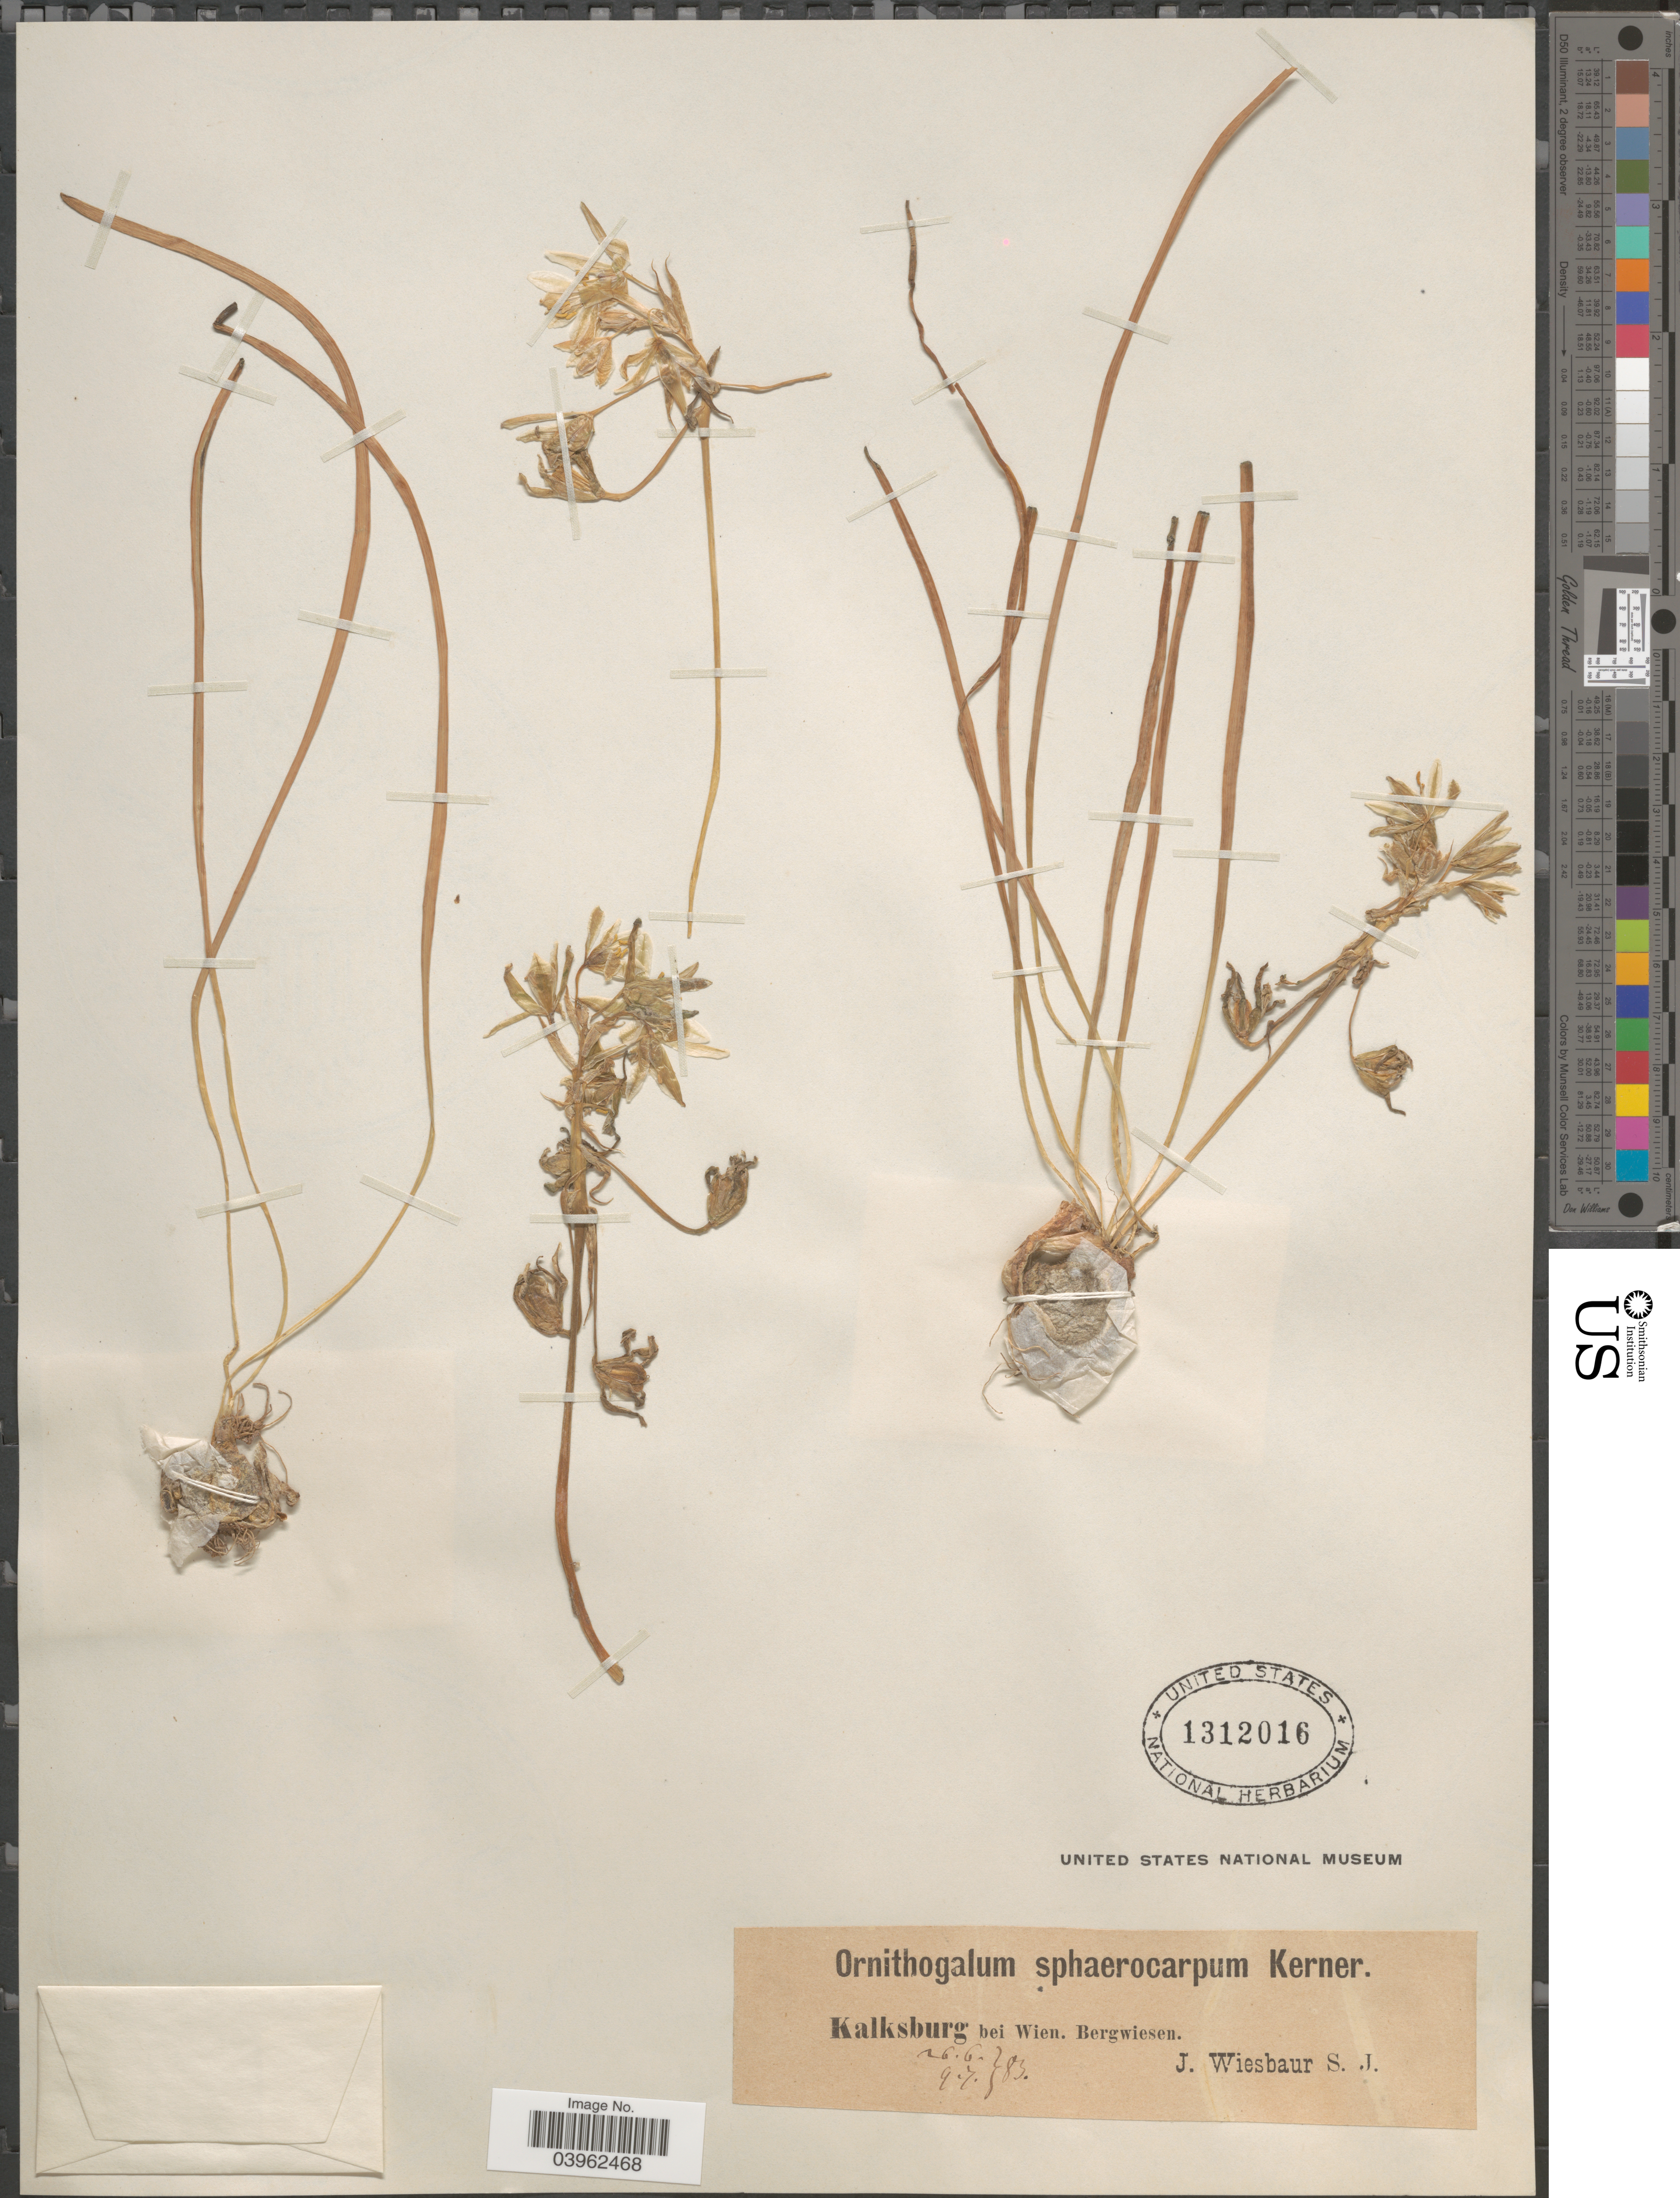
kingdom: Plantae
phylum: Tracheophyta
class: Liliopsida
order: Asparagales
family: Asparagaceae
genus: Ornithogalum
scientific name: Ornithogalum sphaerocarpum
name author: A. Kern.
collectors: J. Wiesbaur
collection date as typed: Transcribed d/m/y: 26/6/83 to 9/7/83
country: Austria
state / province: Wien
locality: Kalksburg bei Wien. Bergwiesen.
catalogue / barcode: US 1312016